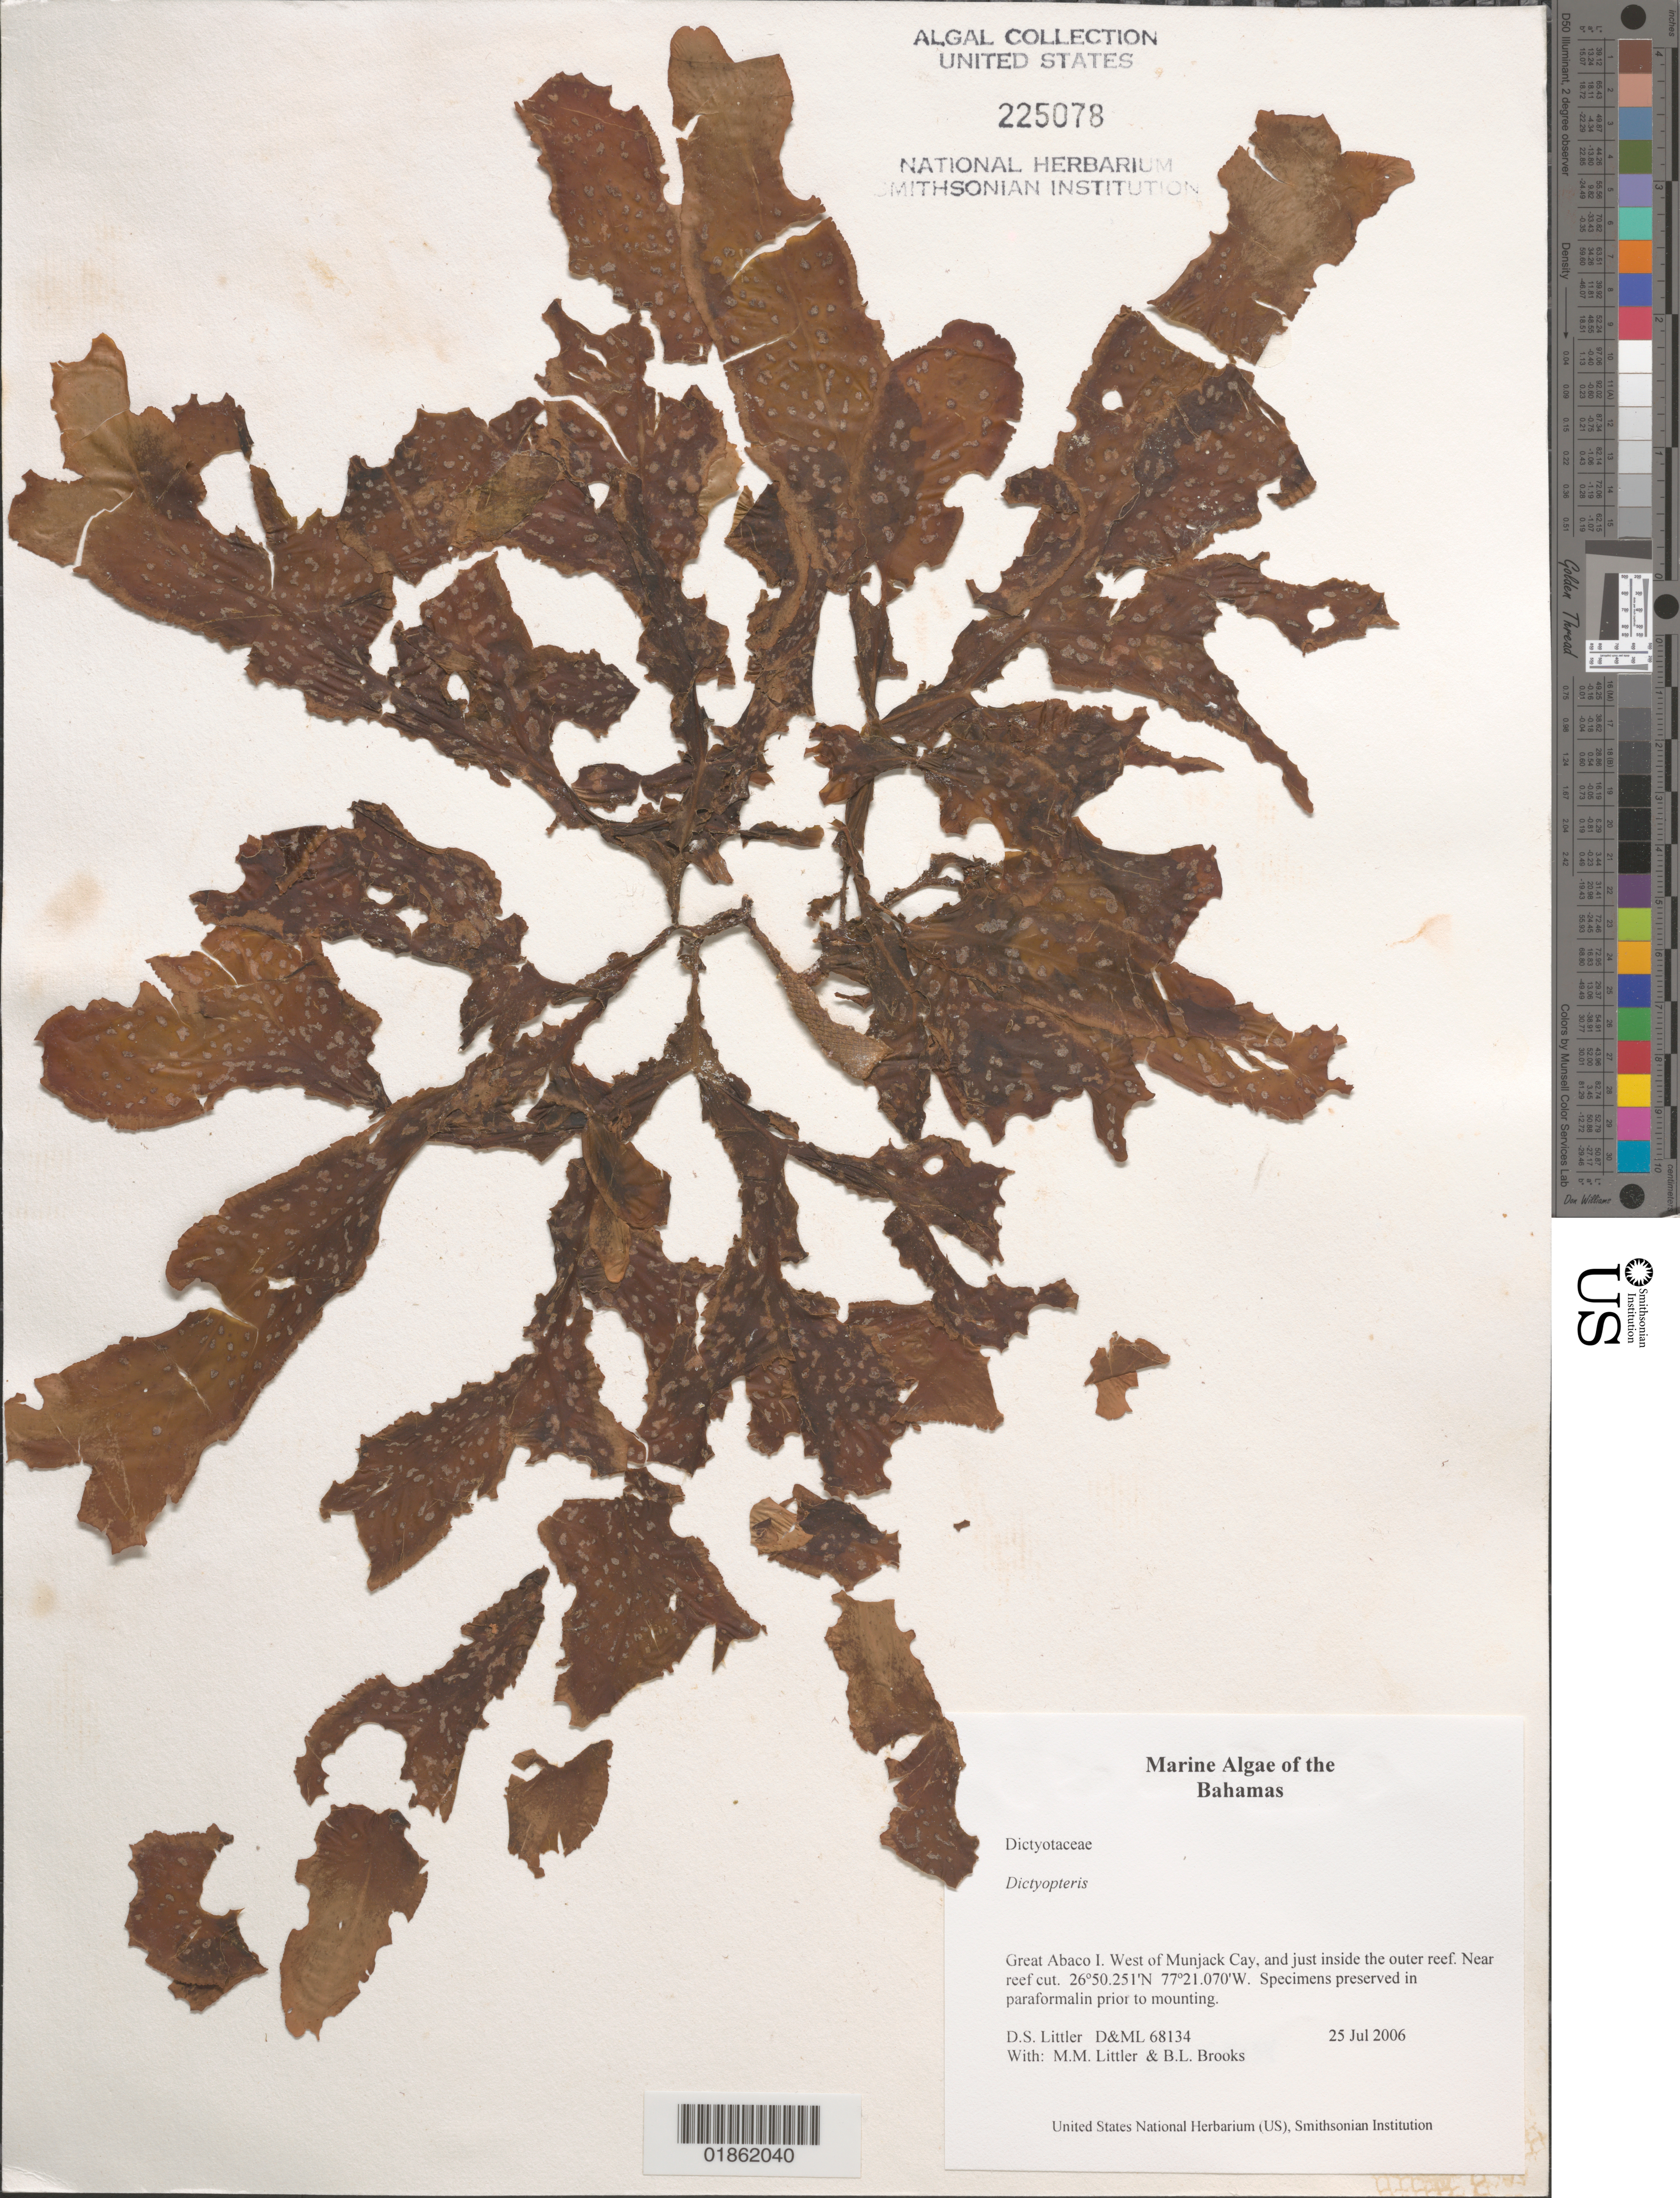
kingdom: Chromista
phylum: Ochrophyta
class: Phaeophyceae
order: Dictyotales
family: Dictyotaceae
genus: Dictyopteris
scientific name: Dictyopteris sp.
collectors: D. S. Littler, M. M. Littler & B. Lapointe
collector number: D&ML 68134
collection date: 2006-07-25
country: Bahamas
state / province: Hope Town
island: Nunjack Cay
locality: Abacos. Munjack [=Nunjack] Cay. W.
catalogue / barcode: US 225078